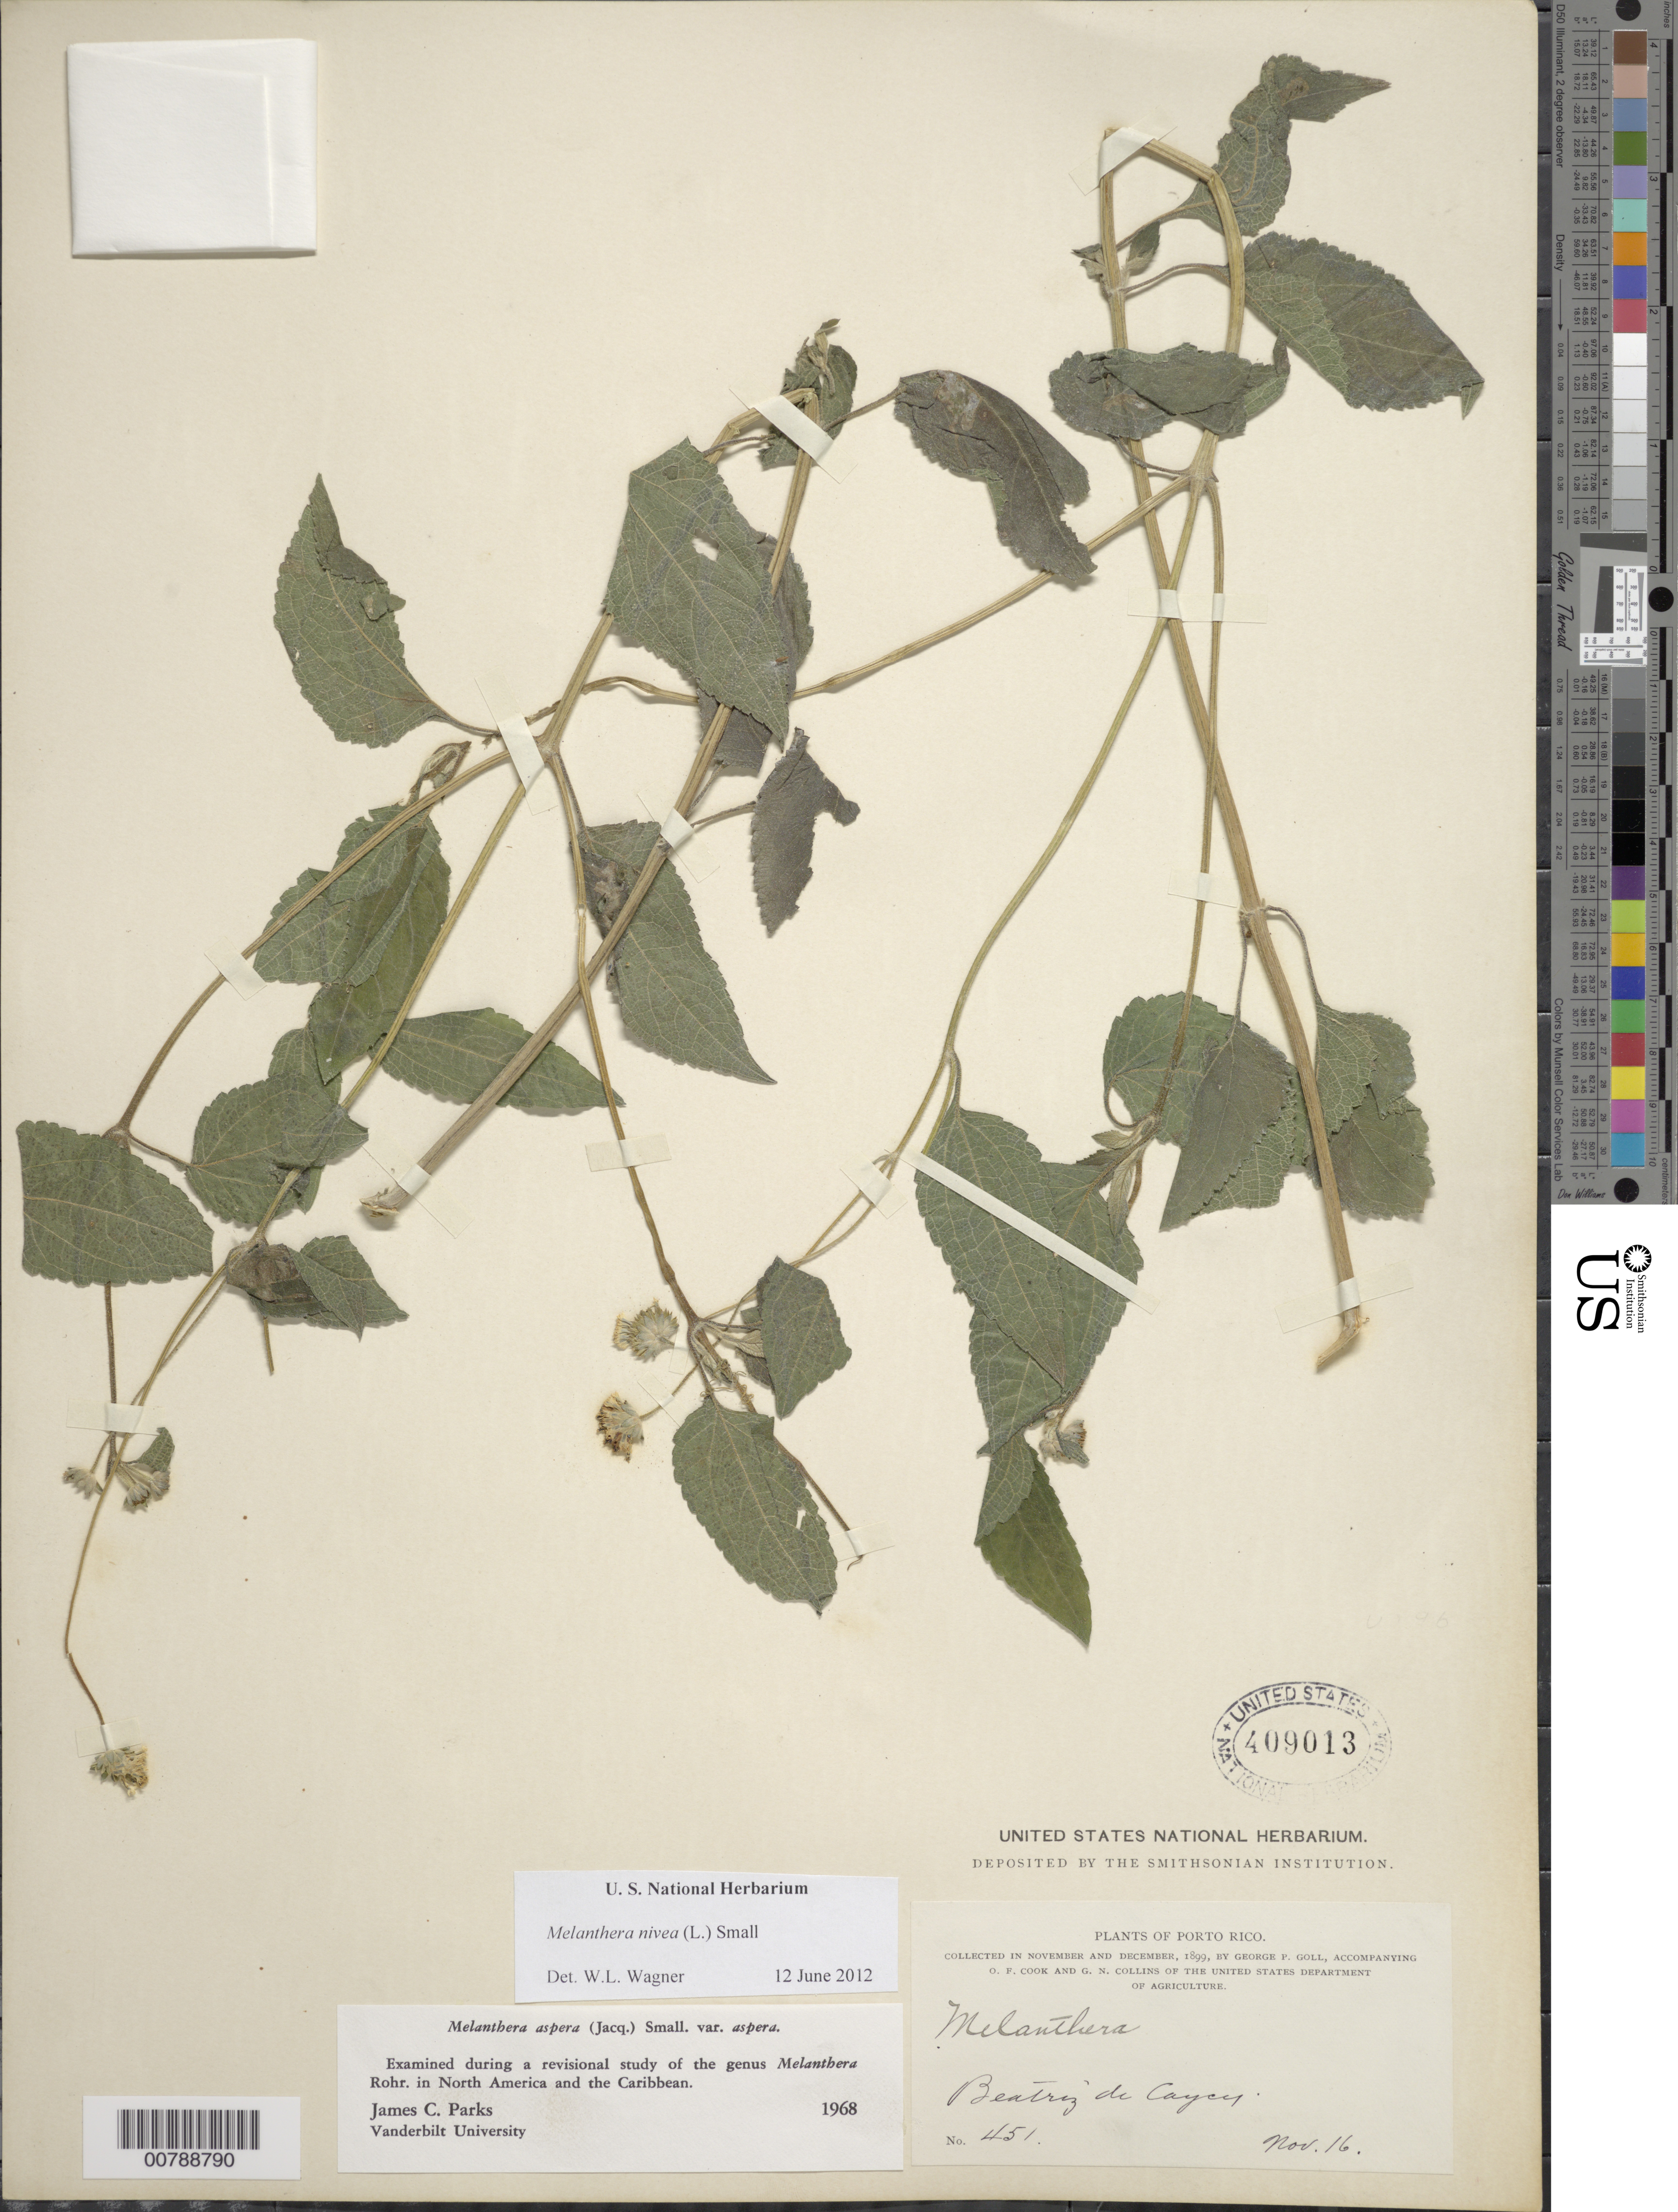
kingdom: Plantae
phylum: Tracheophyta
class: Magnoliopsida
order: Asterales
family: Asteraceae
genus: Melanthera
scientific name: Melanthera nivea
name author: (L.) Small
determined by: Parks, J. C.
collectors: G. Goll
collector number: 451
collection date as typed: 16 Nov 1899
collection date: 1899-11-16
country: Puerto Rico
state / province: Cayey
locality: Beatriz de Cayey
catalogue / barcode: US 409013